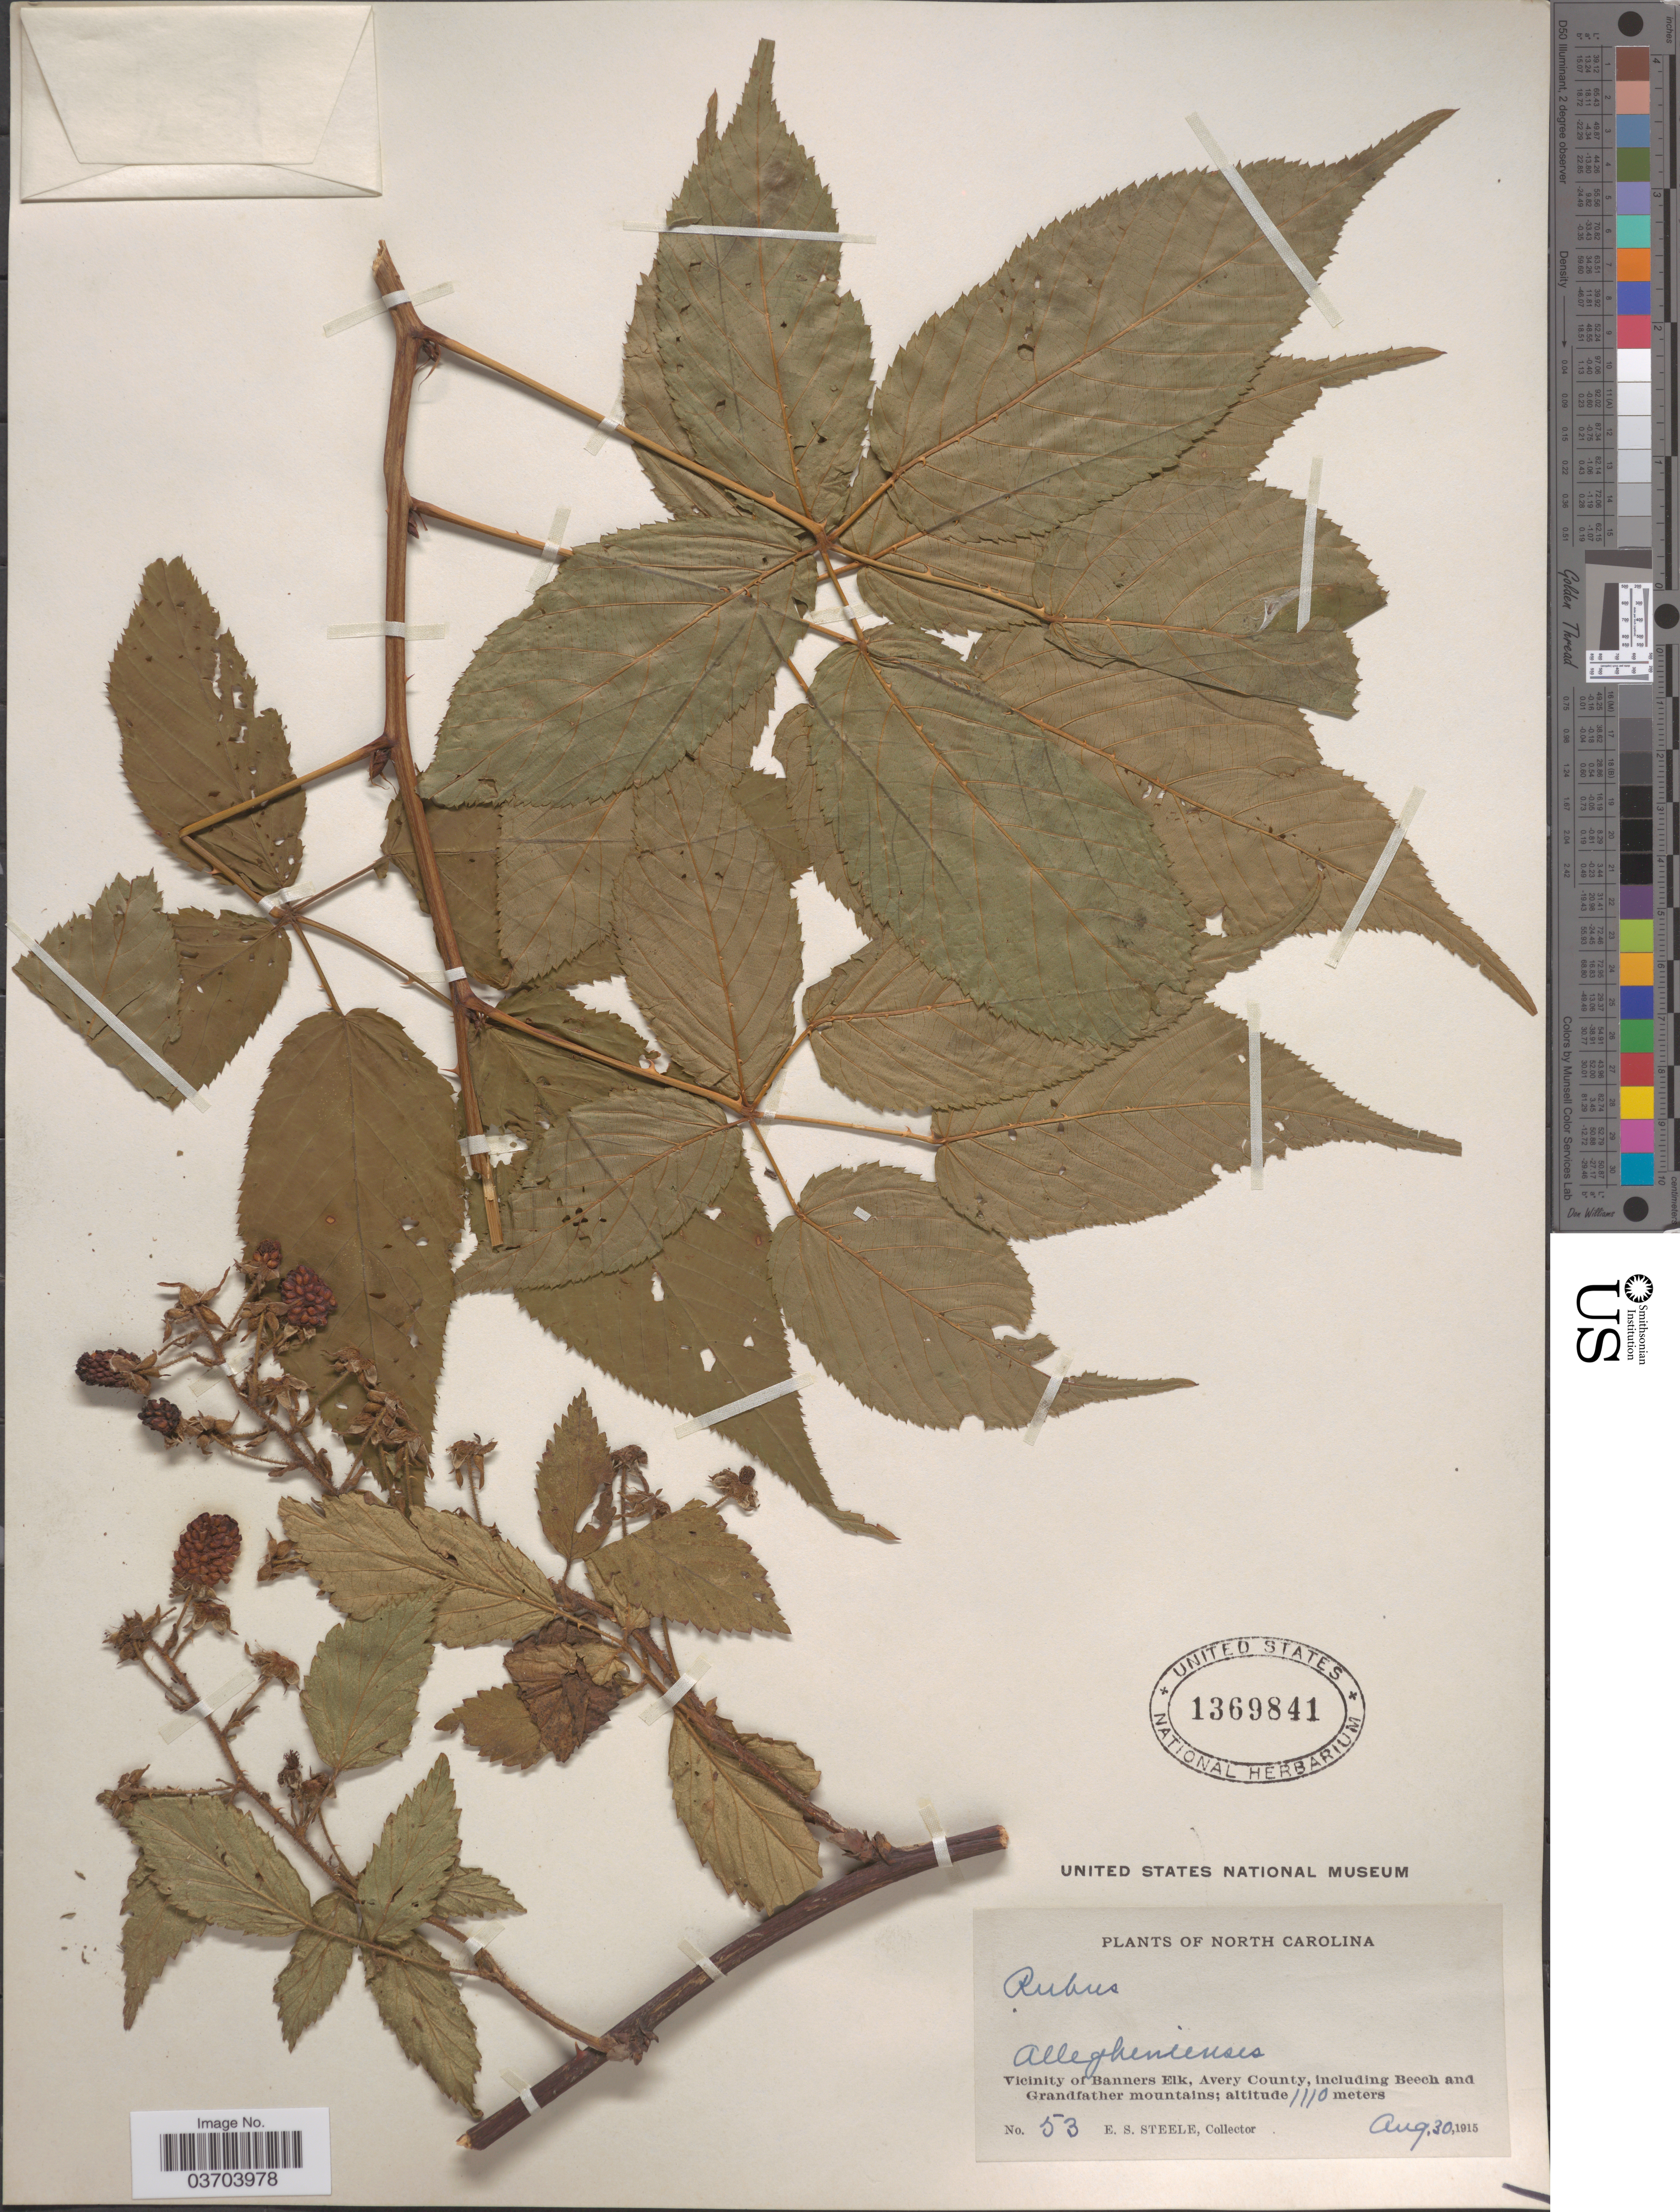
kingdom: Plantae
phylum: Tracheophyta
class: Magnoliopsida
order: Rosales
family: Rosaceae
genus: Rubus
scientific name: Rubus allegheniensis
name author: Porter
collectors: E. Steele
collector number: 53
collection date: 1915-08-30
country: United States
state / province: North Carolina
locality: Vicinity of Banners Elk, Avery County, including Beech and Grandfather mountains.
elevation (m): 1110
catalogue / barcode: US 1369841